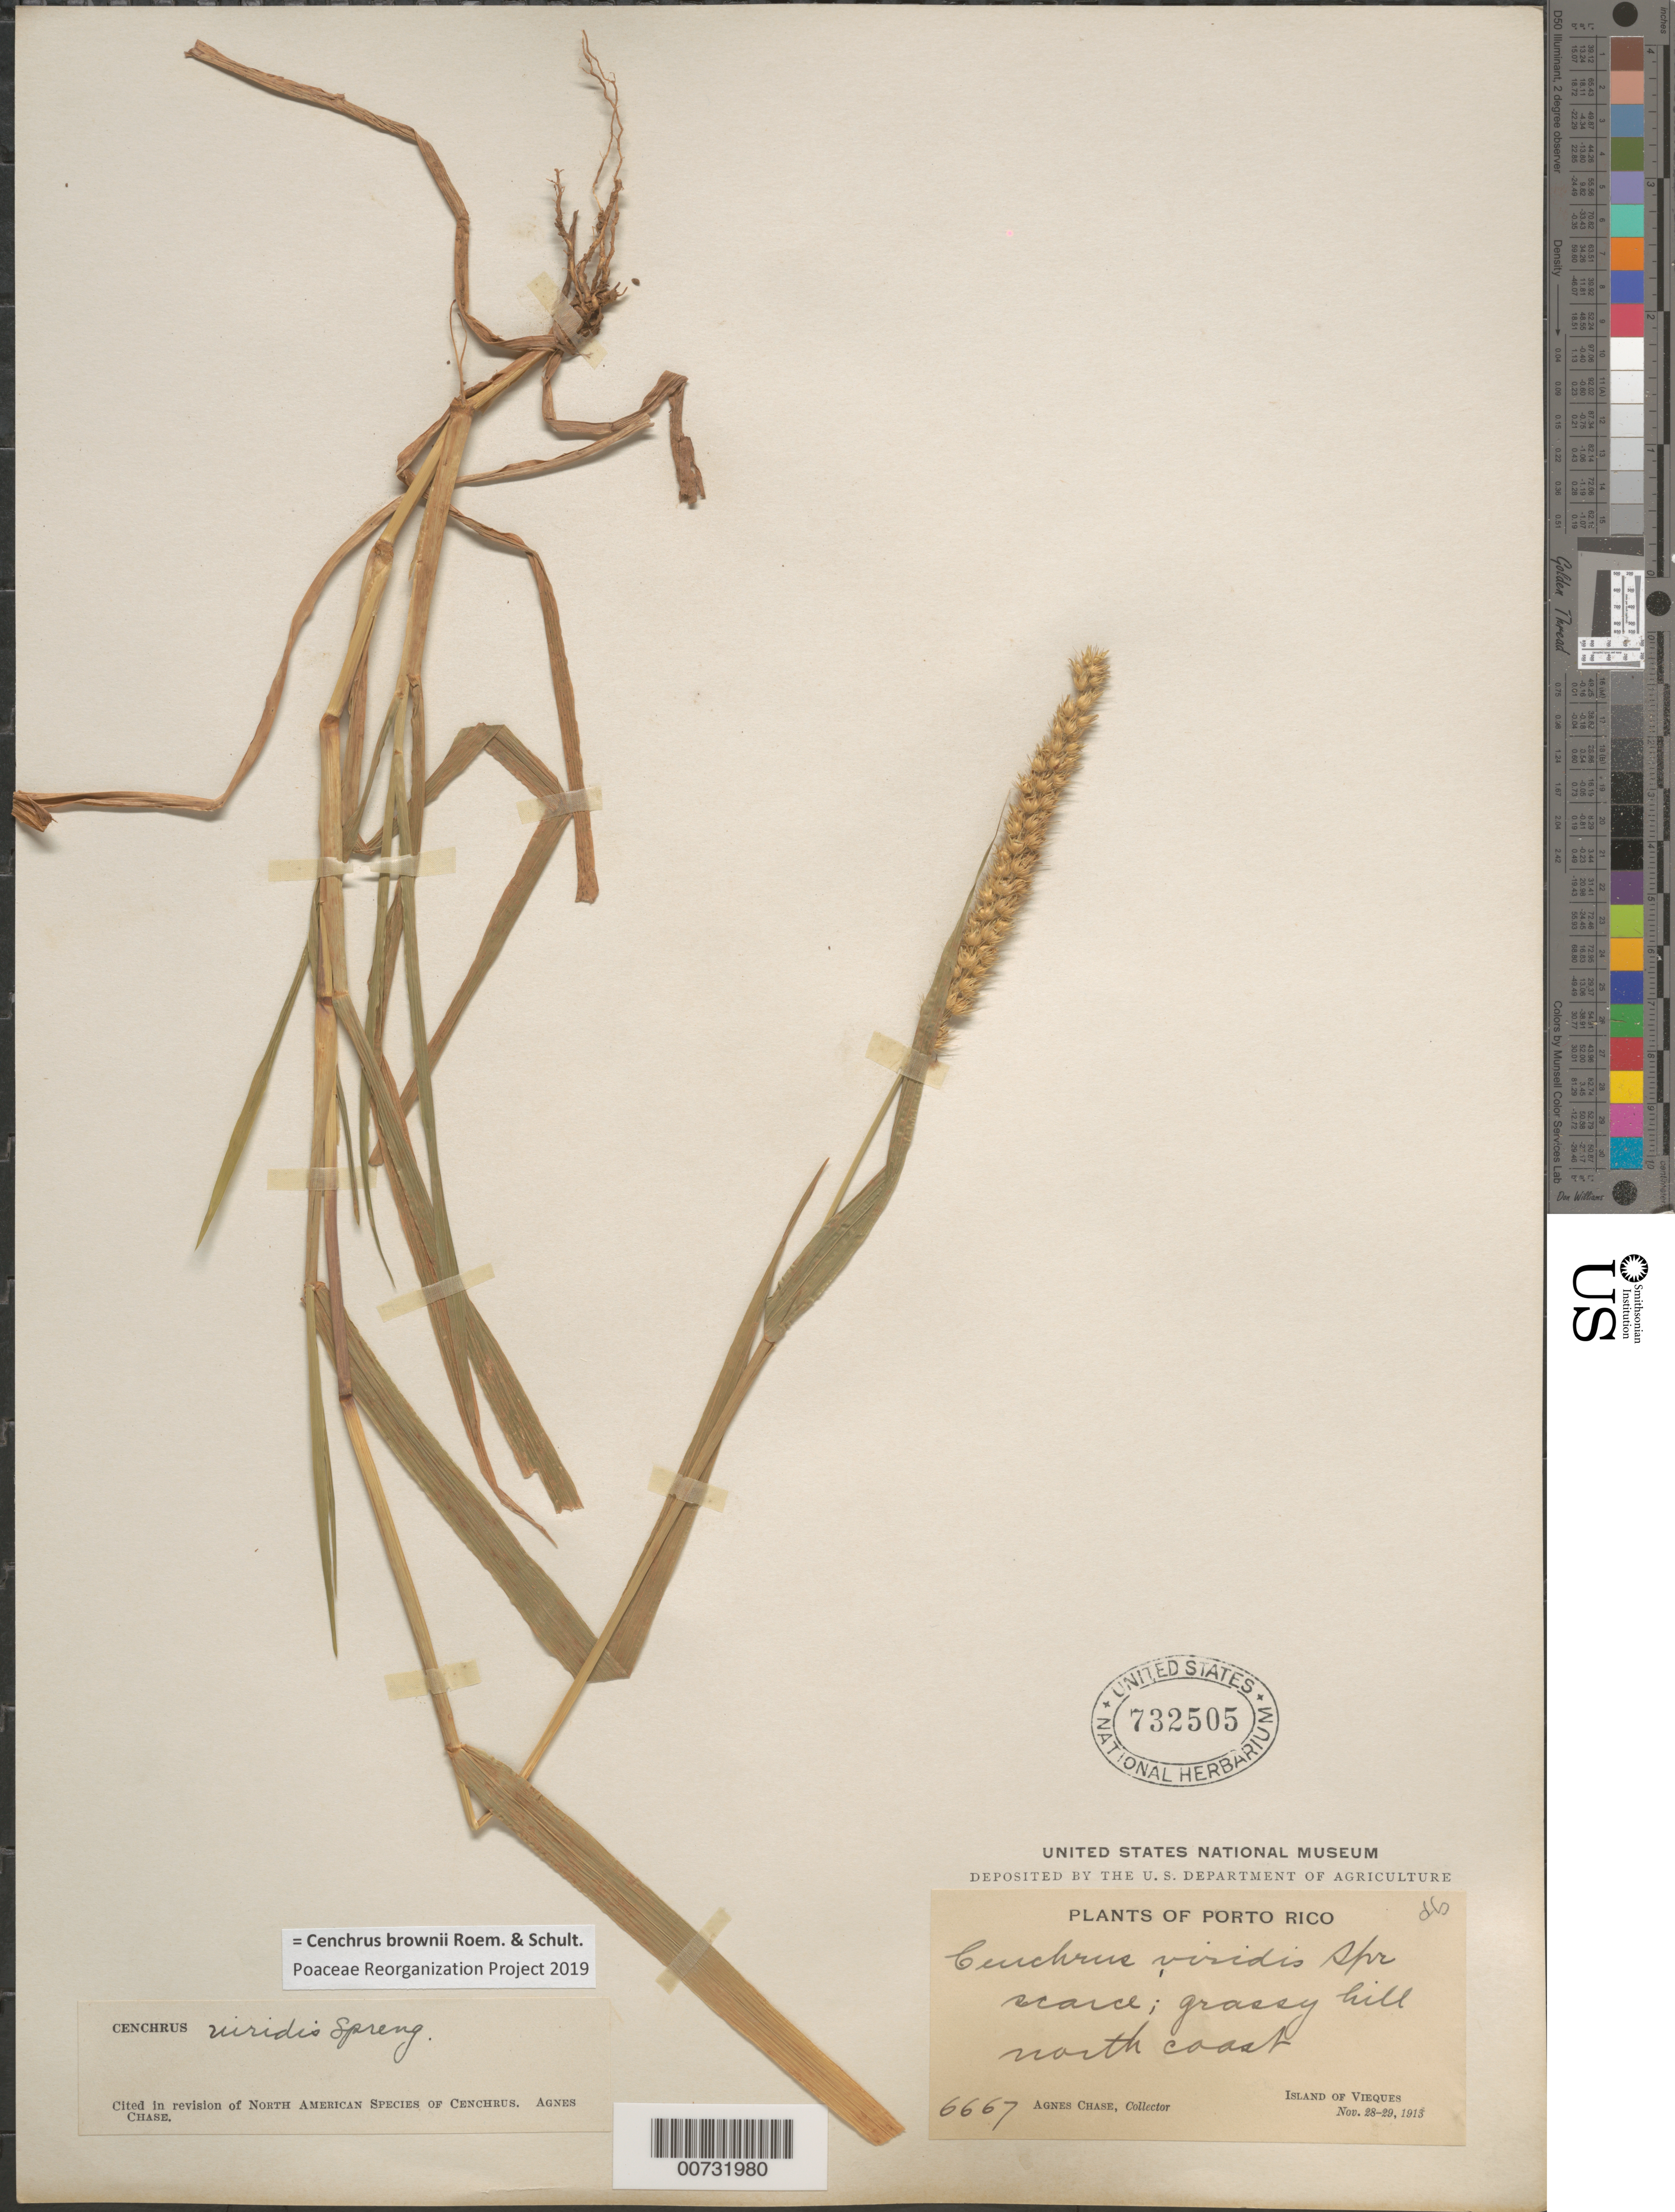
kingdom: Plantae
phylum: Tracheophyta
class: Liliopsida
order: Poales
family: Poaceae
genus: Cenchrus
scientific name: Cenchrus brownii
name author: Roem. & Schult.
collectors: A. Chase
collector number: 6667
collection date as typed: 28 Nov 1913 and 29 Nov 1913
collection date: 1913-11-28,1913-11-29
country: Puerto Rico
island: Vieques I.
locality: North Coast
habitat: Grassy hill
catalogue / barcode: US 732505